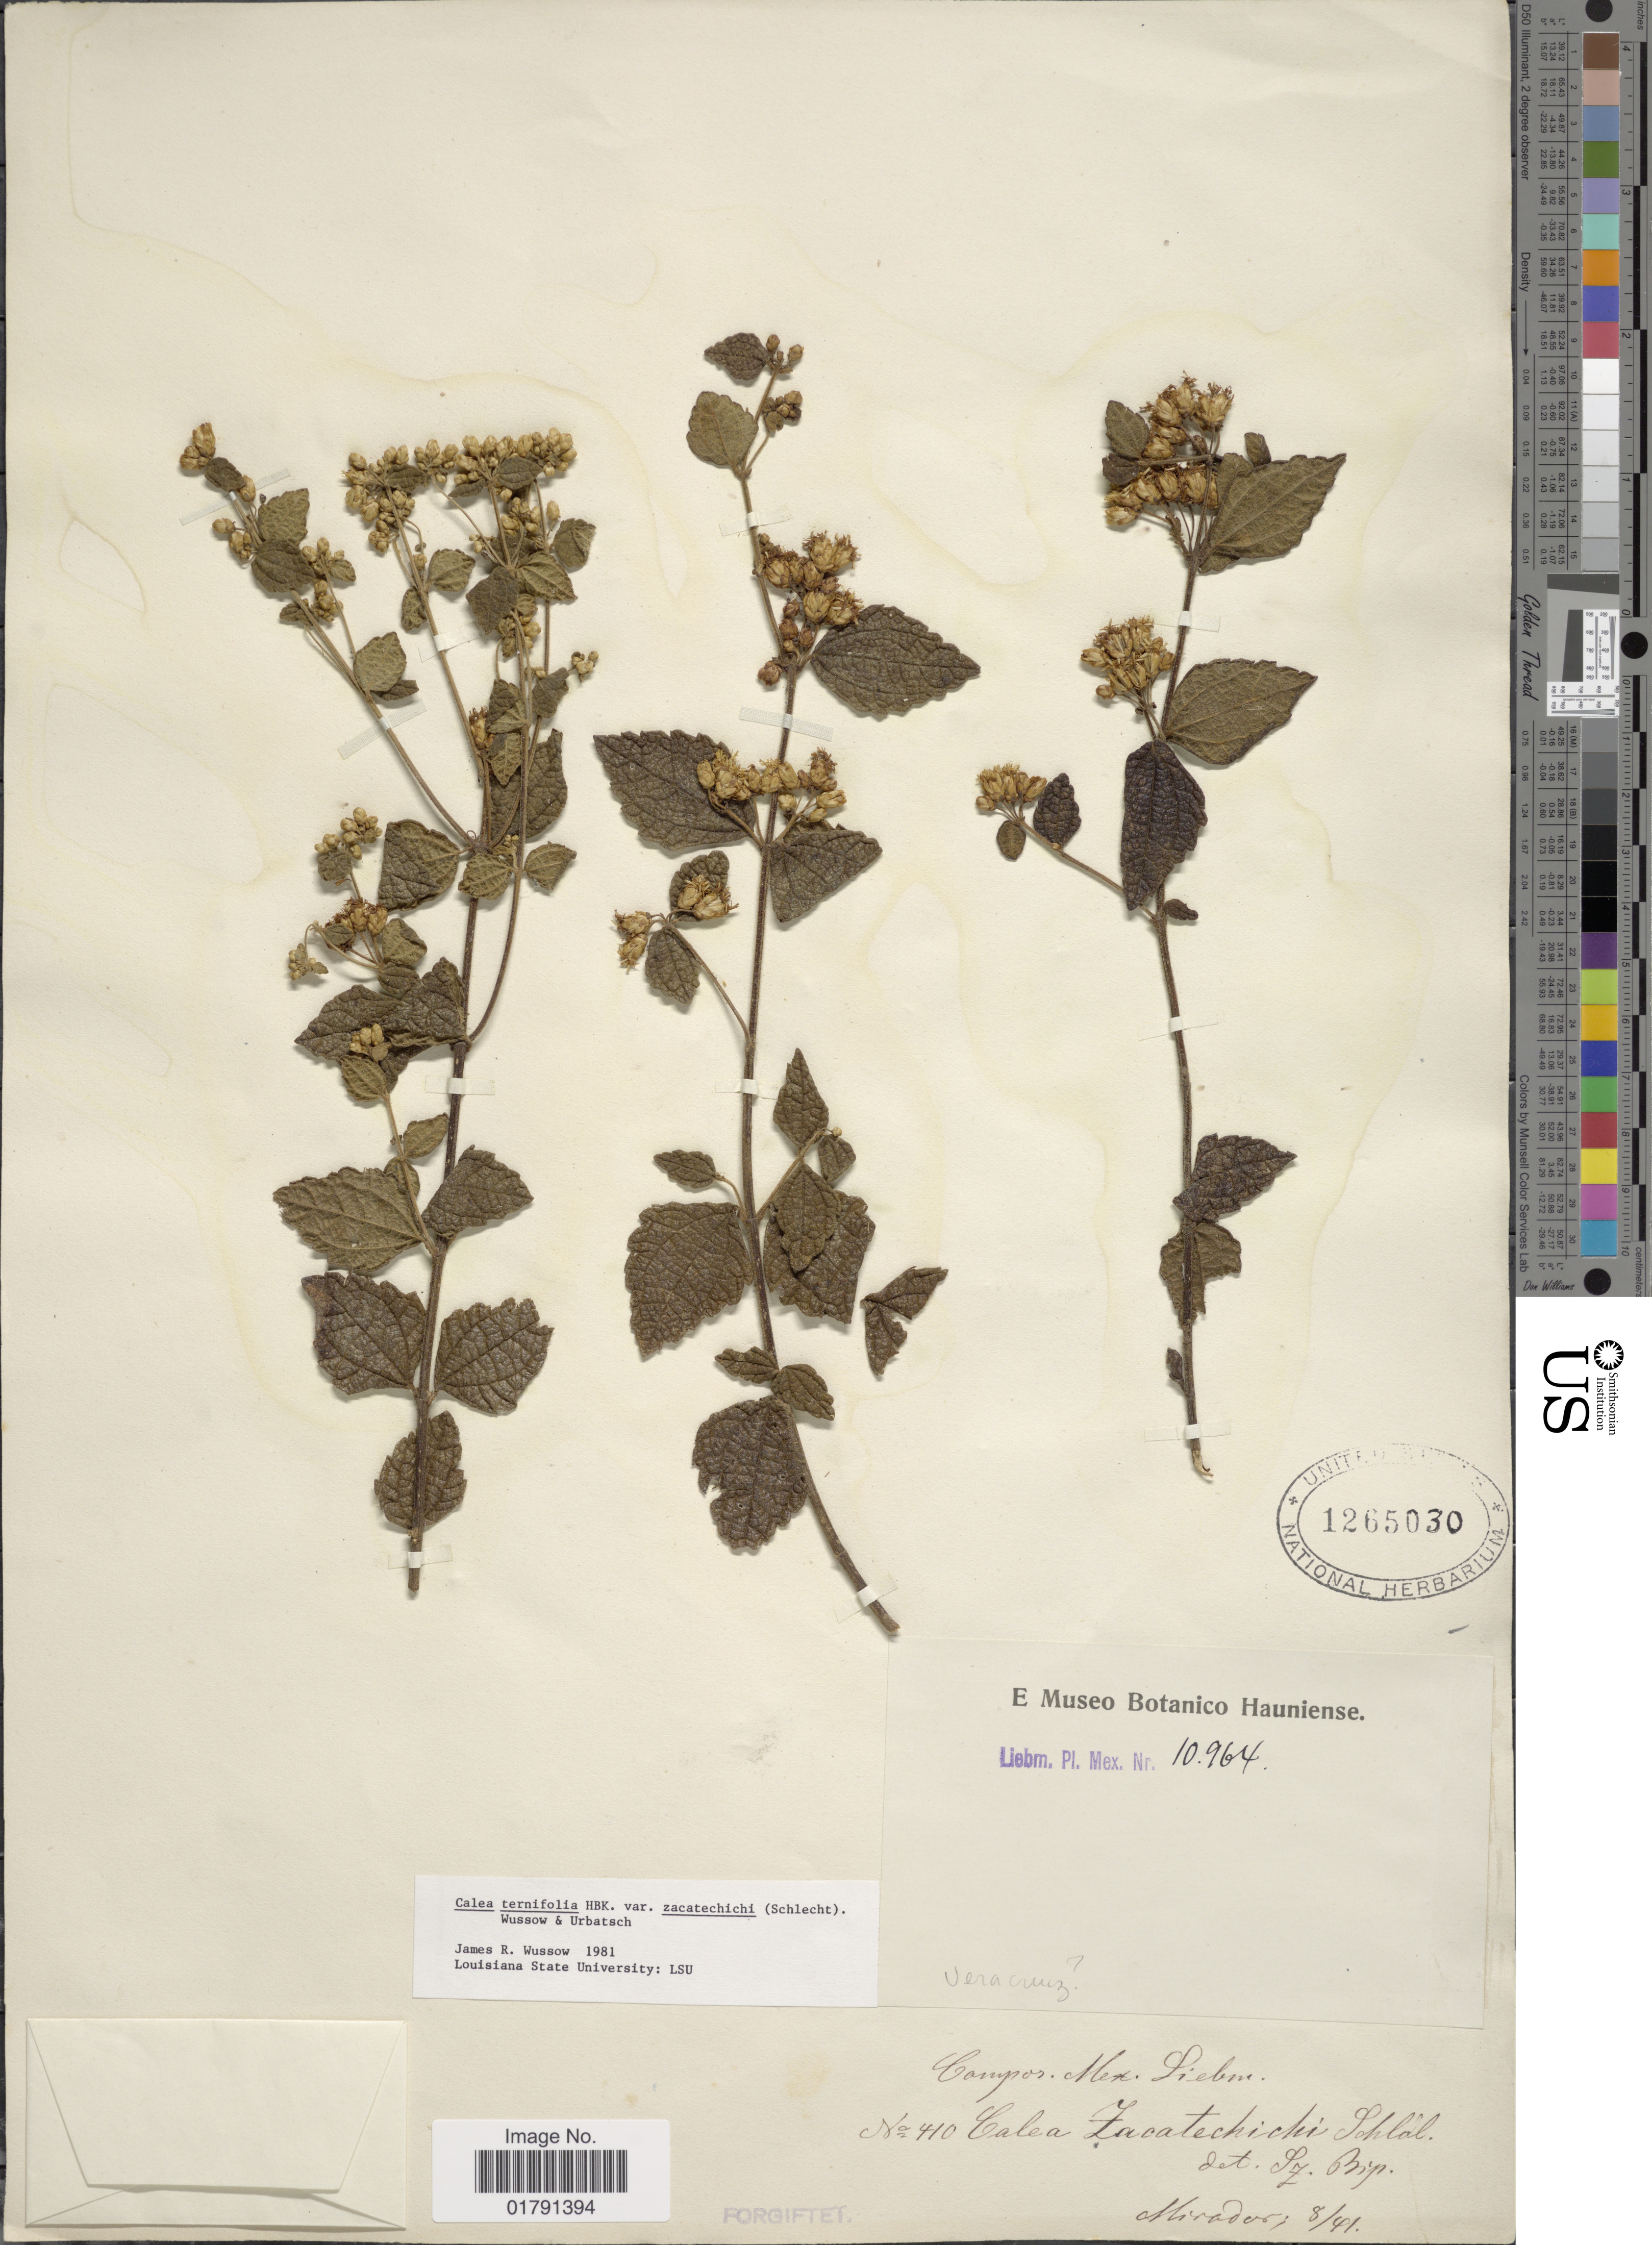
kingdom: Plantae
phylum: Tracheophyta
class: Magnoliopsida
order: Asterales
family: Asteraceae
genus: Calea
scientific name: Calea ternifolia var. zacatechichi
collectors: M. Liberman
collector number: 10964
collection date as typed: Transcribed d/m/y: /8/41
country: Mexico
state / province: Veracruz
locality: Campos Mex., Mirador, Vera Cuz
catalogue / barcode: US 1265030